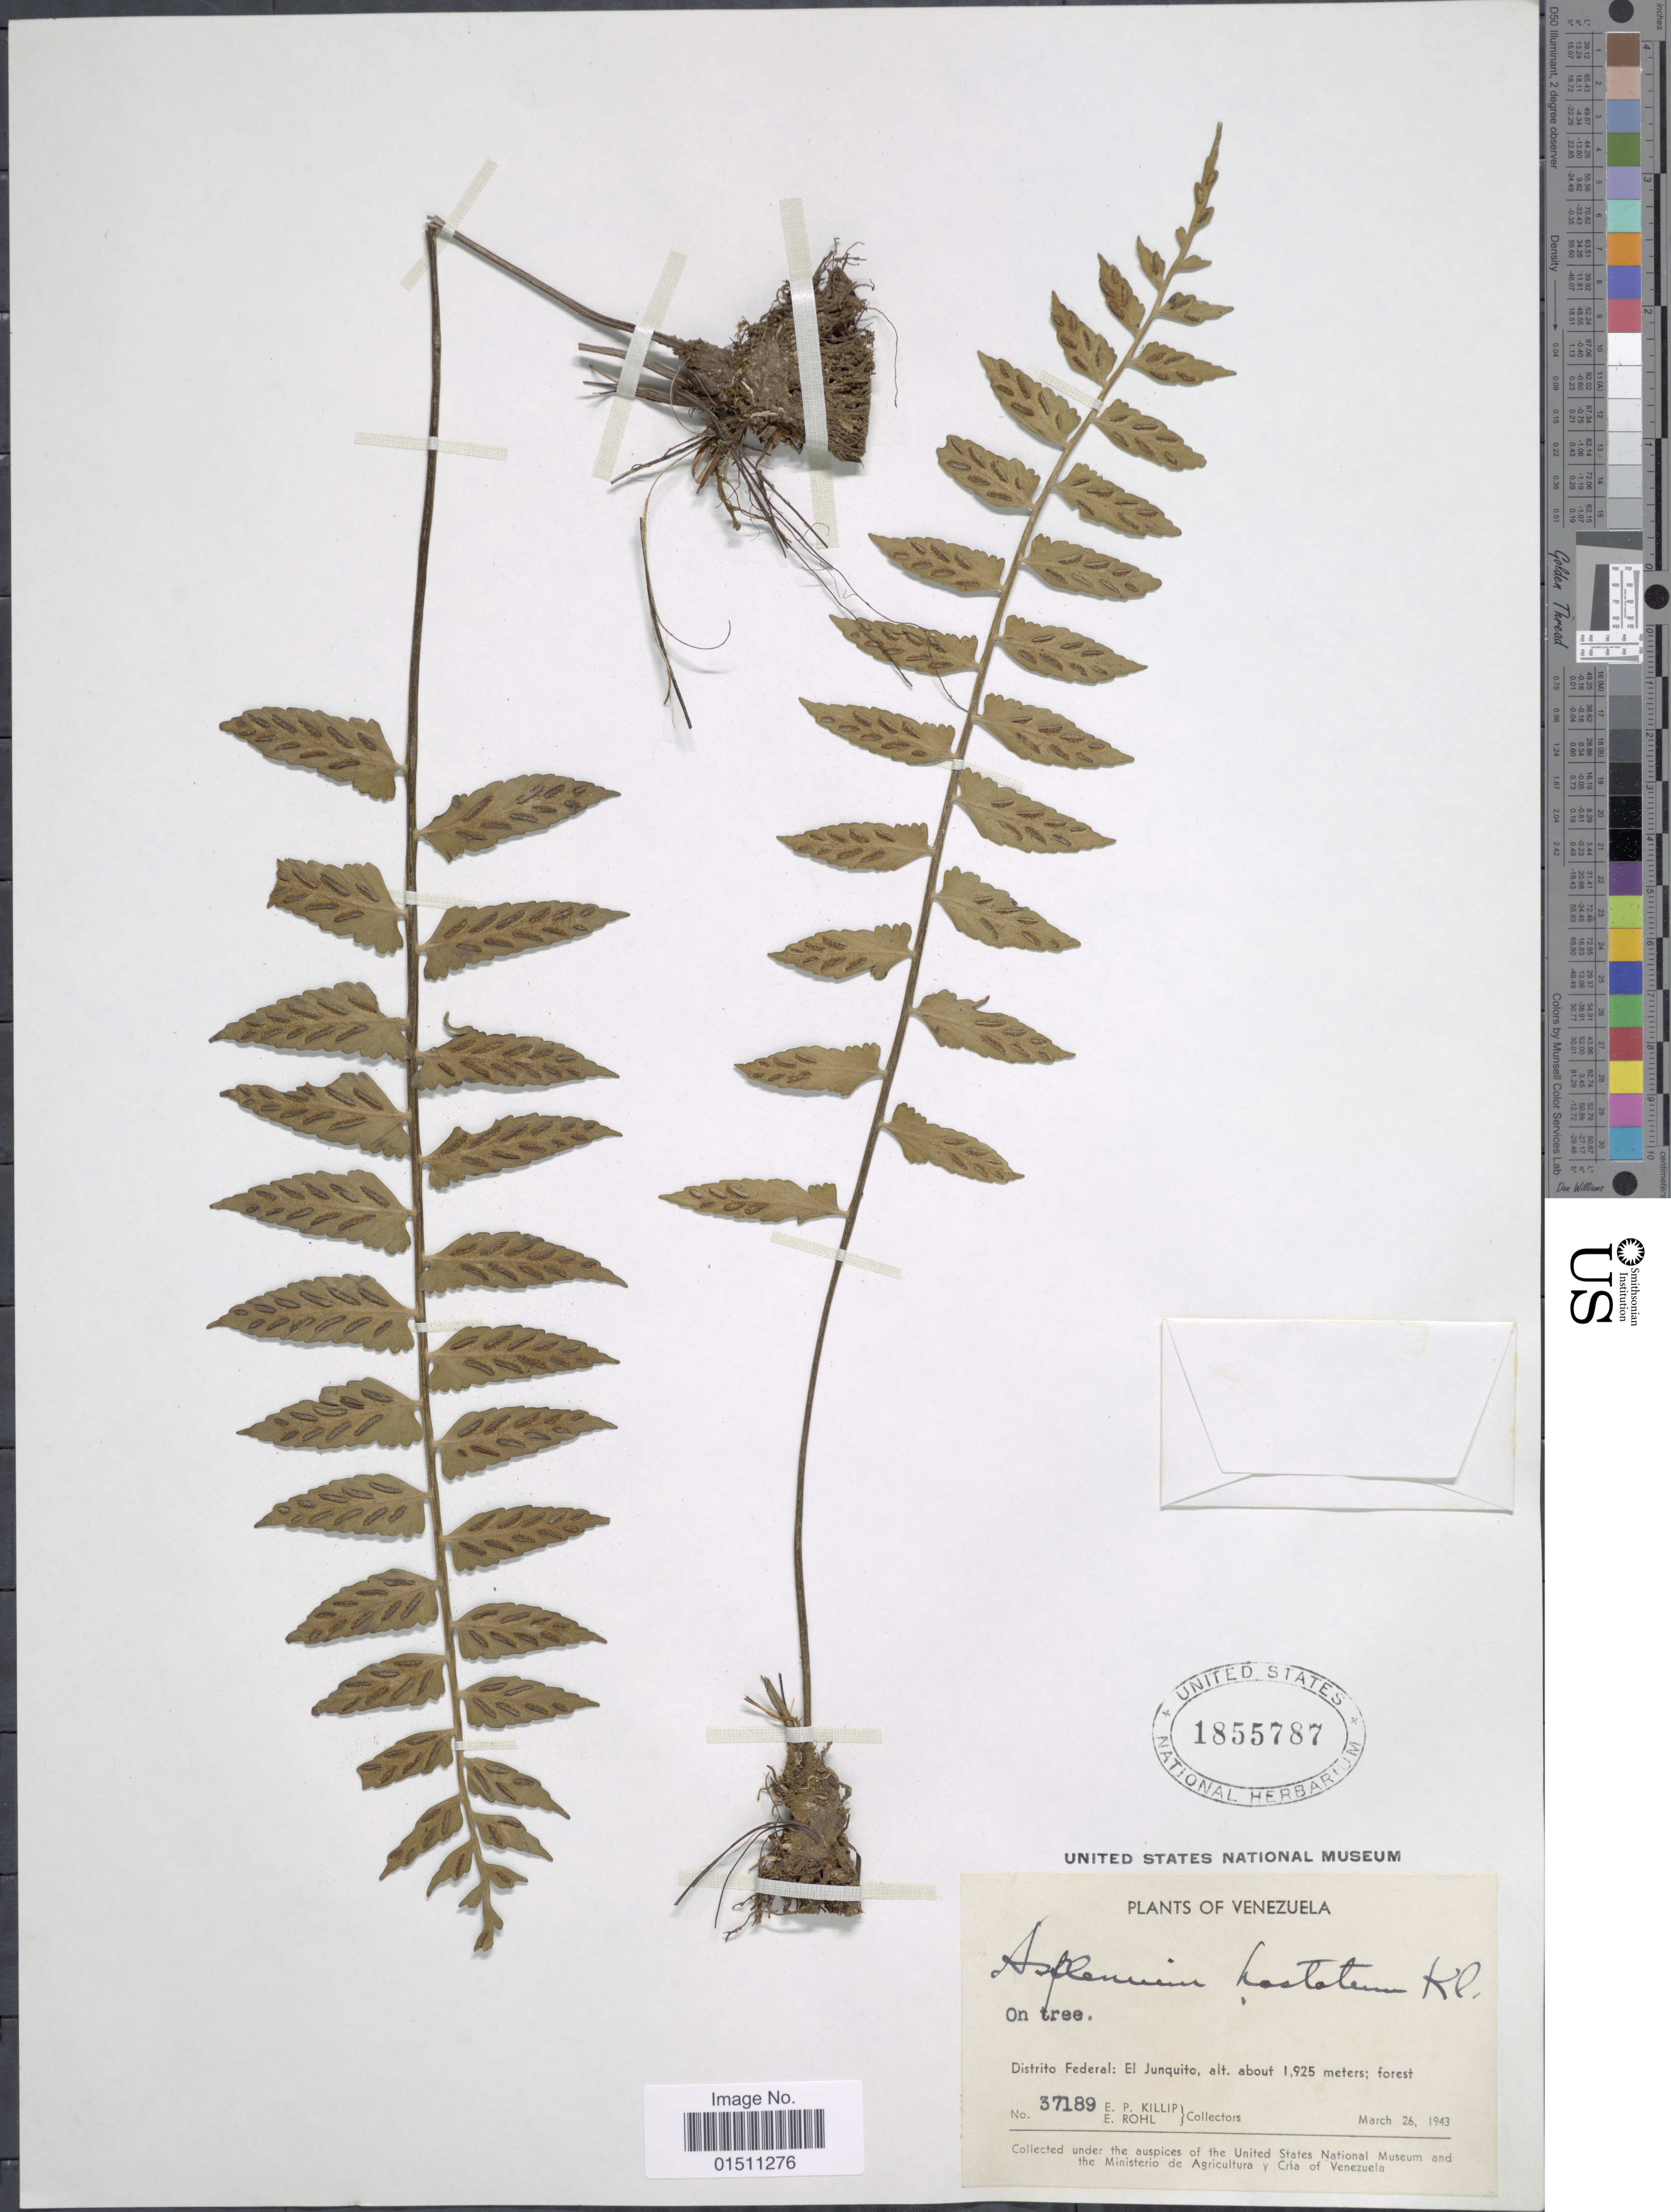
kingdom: Plantae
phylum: Tracheophyta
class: Polypodiopsida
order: Polypodiales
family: Aspleniaceae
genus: Asplenium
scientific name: Asplenium hastatum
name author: Klotzsch ex Kunze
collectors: E. P. Killip & E. Röhl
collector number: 37189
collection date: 1943-03-26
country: Venezuela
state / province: Distrito Federal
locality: Venezuela, Distrito Federal: El Junquito.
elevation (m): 1925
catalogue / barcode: US 1855787